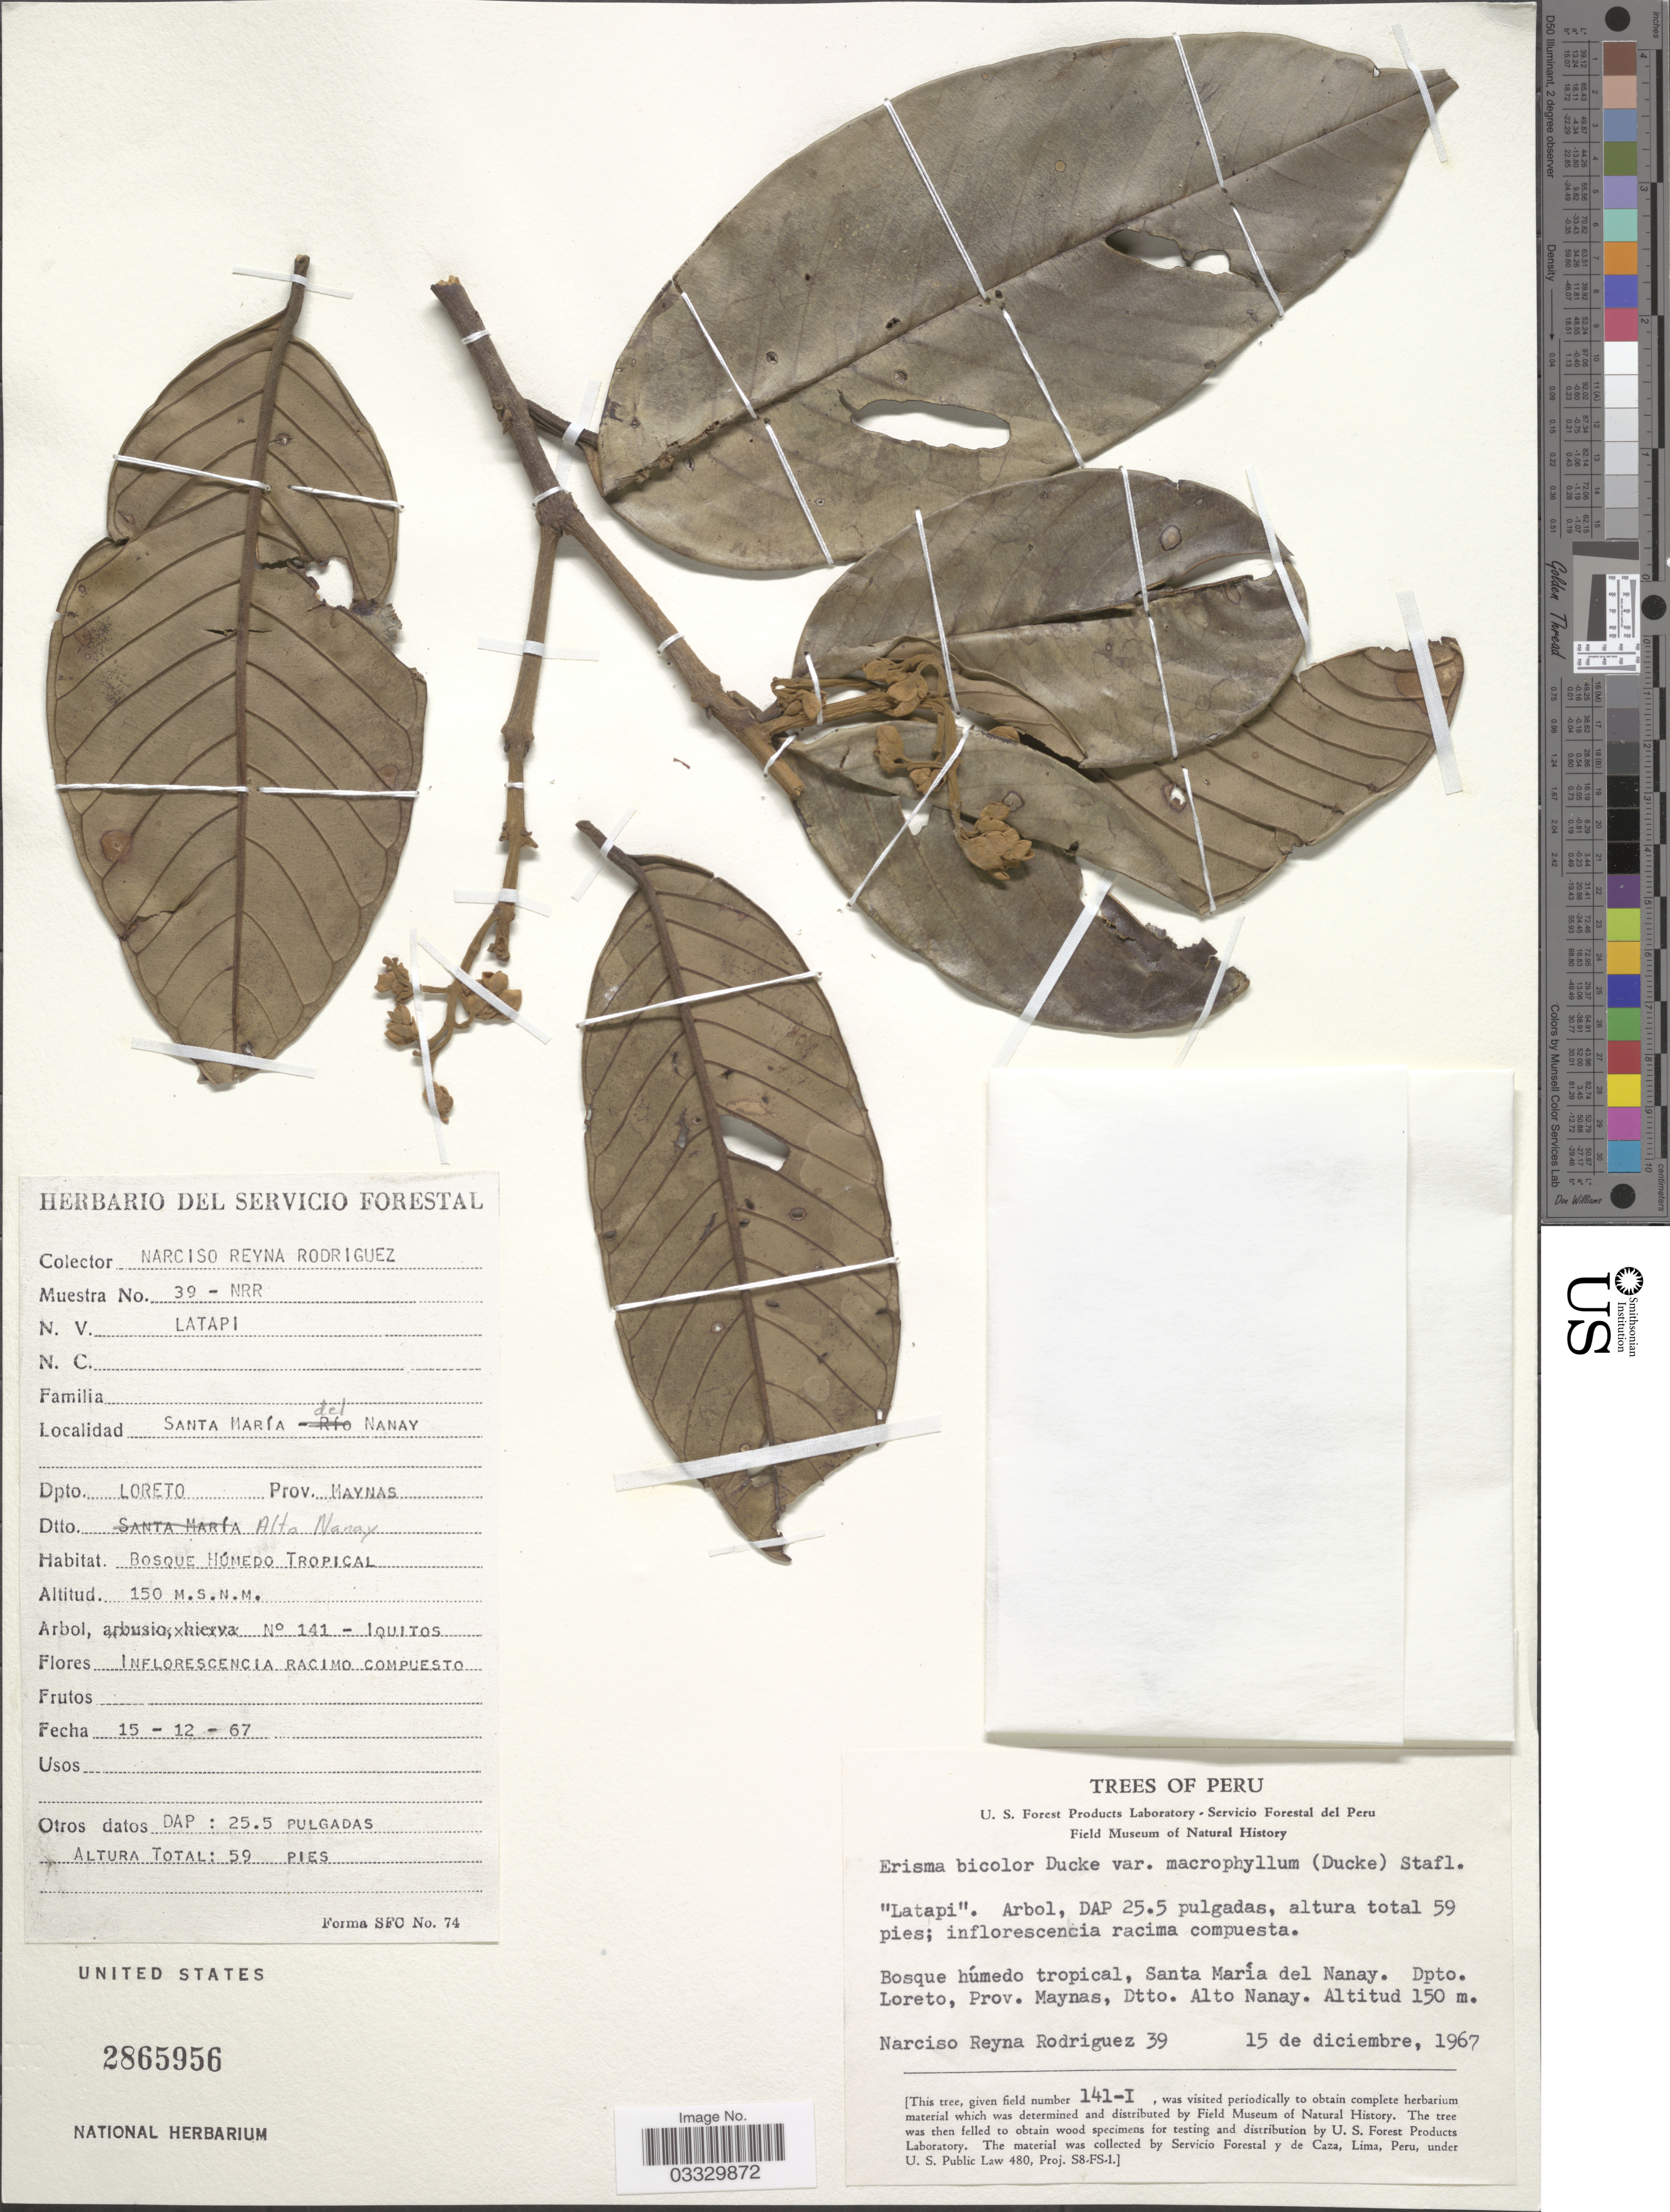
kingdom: Plantae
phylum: Tracheophyta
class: Magnoliopsida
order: Myrtales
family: Vochysiaceae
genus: Erisma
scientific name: Erisma bicolor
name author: Ducke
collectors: N. Rodriguez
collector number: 39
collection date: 1967-12-15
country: Peru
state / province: Loreto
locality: Santa María del Nanay. Dpto. Loreto, Prov. Maynas, Dtto. Alto Nanay.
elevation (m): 150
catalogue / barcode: US 2865956